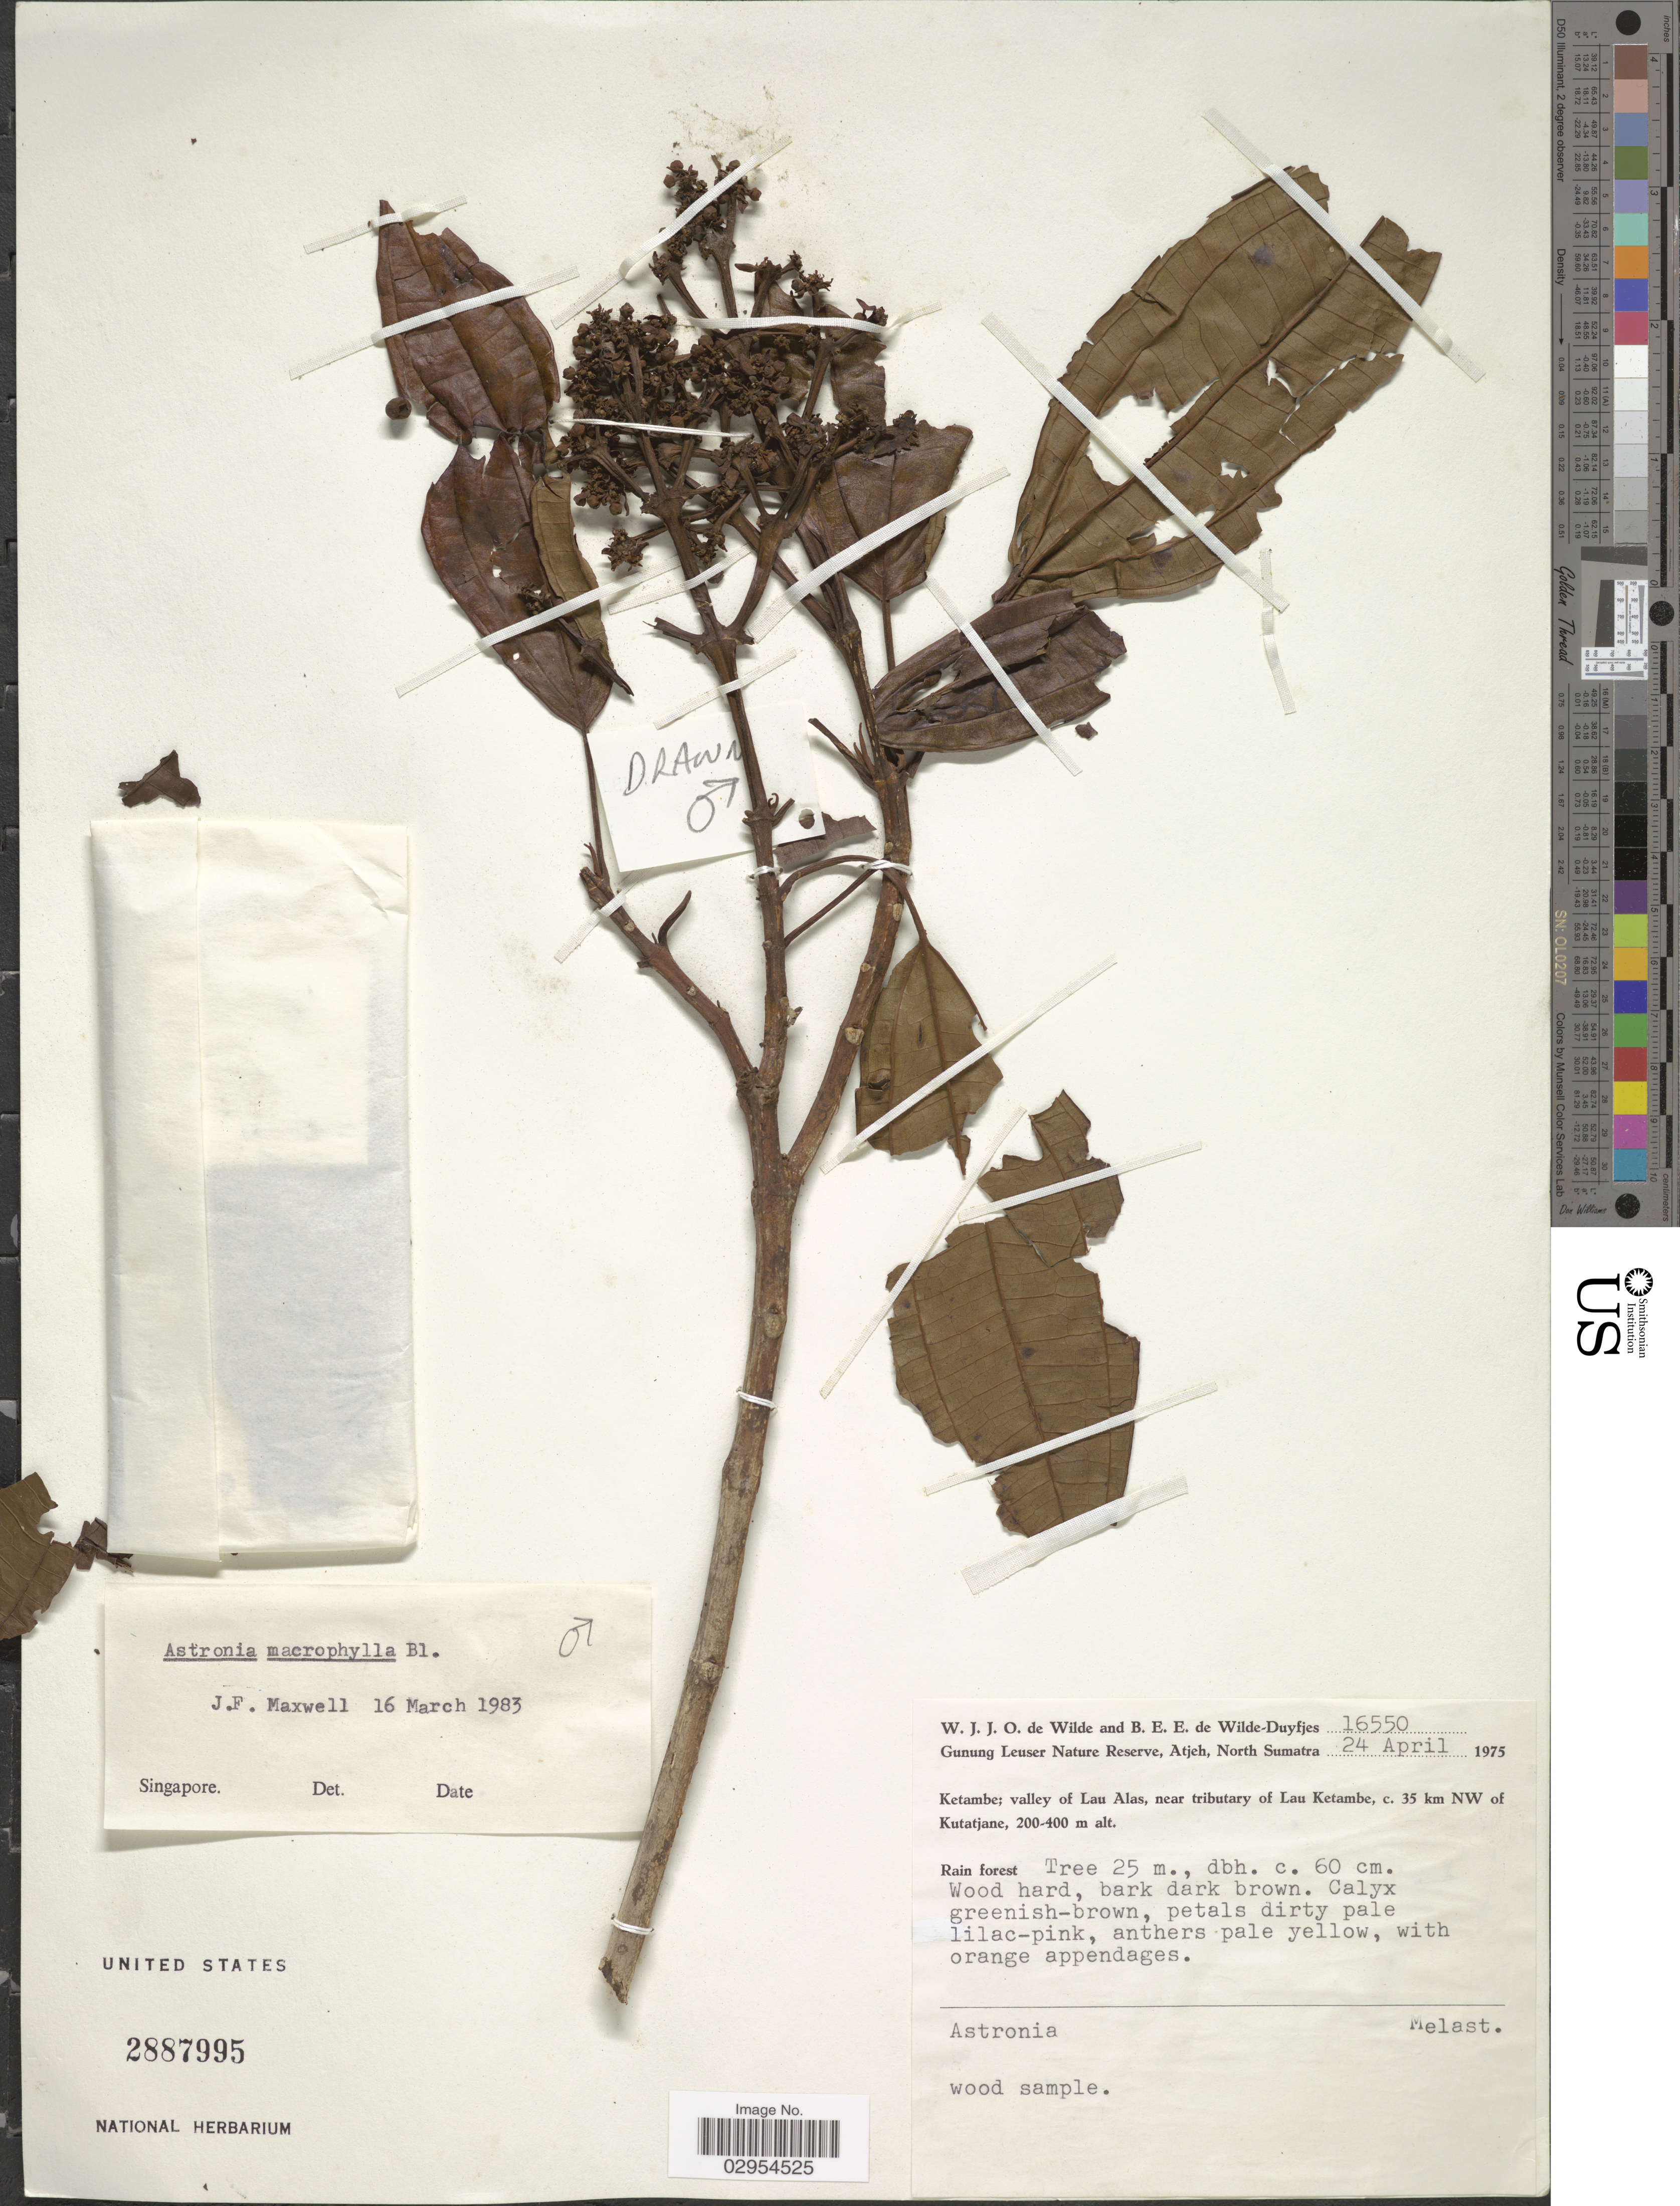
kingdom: Plantae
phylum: Tracheophyta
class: Magnoliopsida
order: Myrtales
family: Melastomataceae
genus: Astronia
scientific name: Astronia macrophylla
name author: Blume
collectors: W. J. de Wilde & B. E. de Wilde-Duyfjes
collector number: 16550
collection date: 1975-04-24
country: Indonesia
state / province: Sumatra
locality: Gunung Leuser Narture Reserve, Atjeh, North Sumatra. Ketambe; valley of Lau Alas, near tributary of Lau Ketambe, c. 35 km NW of Kutatjane.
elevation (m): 200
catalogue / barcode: US 2887995